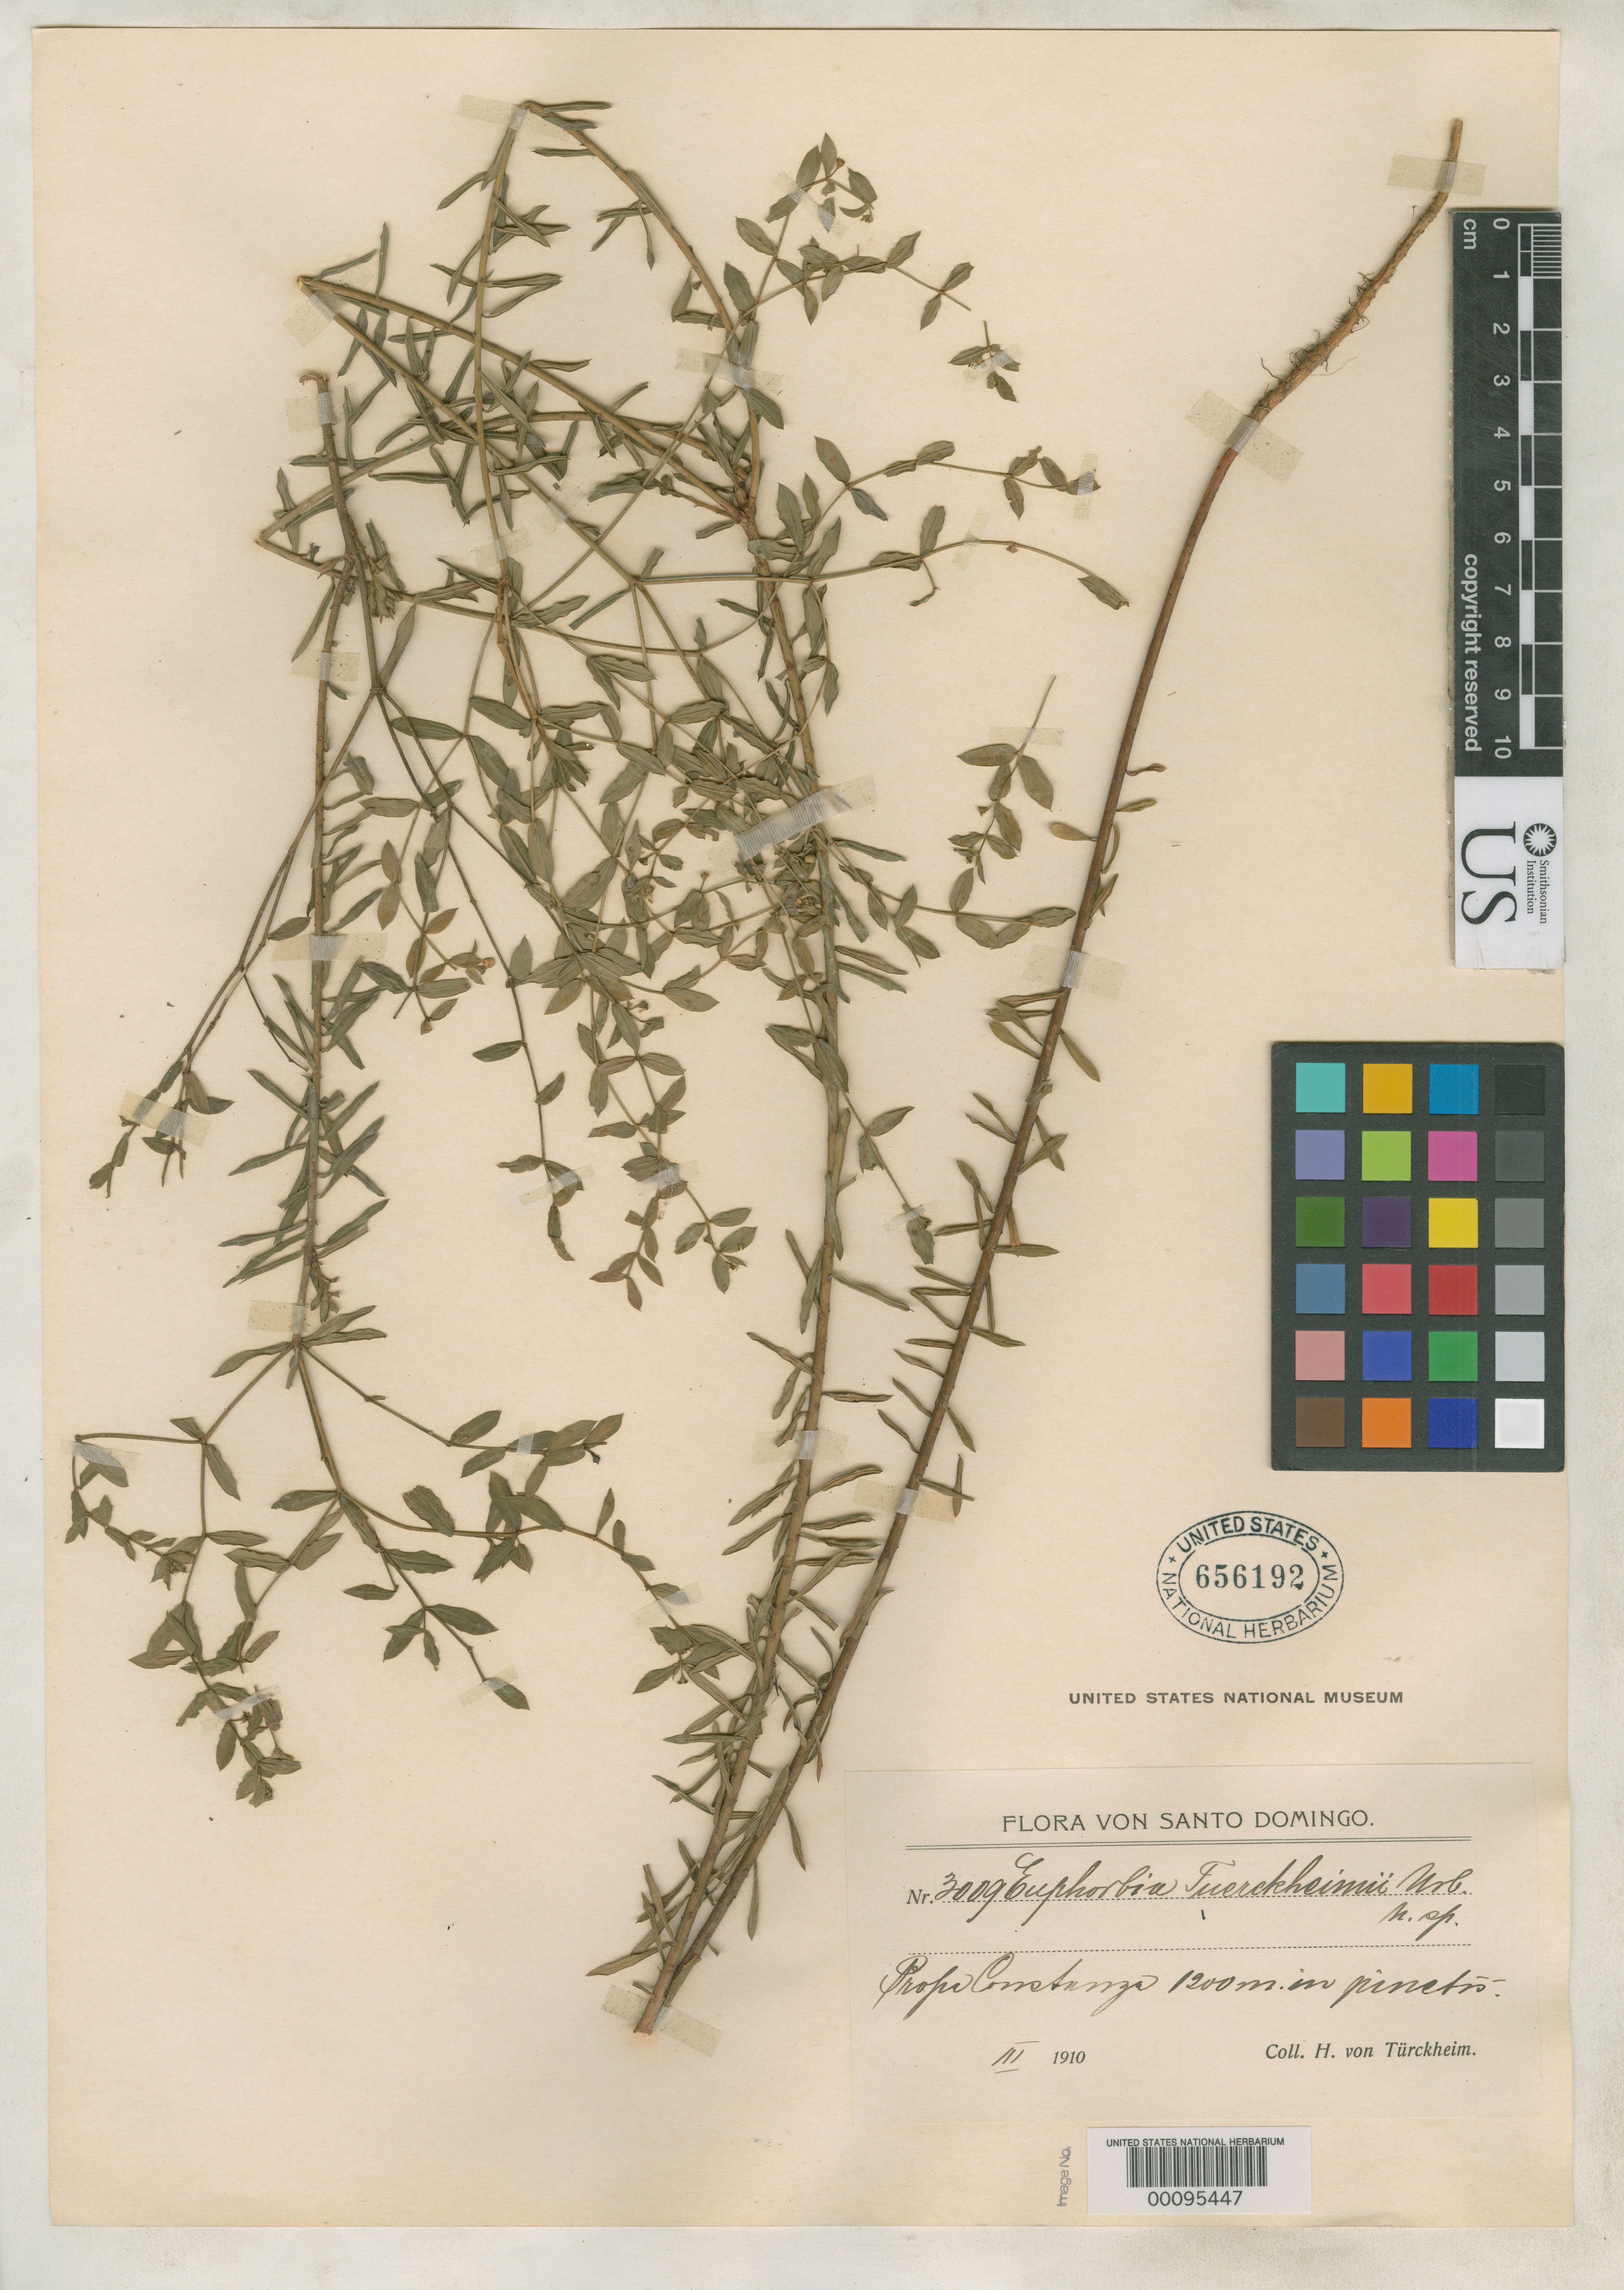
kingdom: Plantae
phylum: Tracheophyta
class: Magnoliopsida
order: Malpighiales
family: Euphorbiaceae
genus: Euphorbia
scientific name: Euphorbia tuerckheimii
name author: Urb.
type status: Isotype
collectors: H. von Türckheim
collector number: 3009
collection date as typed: Mar 1910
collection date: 1910-03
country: Dominican Republic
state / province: Distrito Nacional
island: Hispaniola Island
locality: Santo Domingo near Constanza.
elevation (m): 1200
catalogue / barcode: US 656192